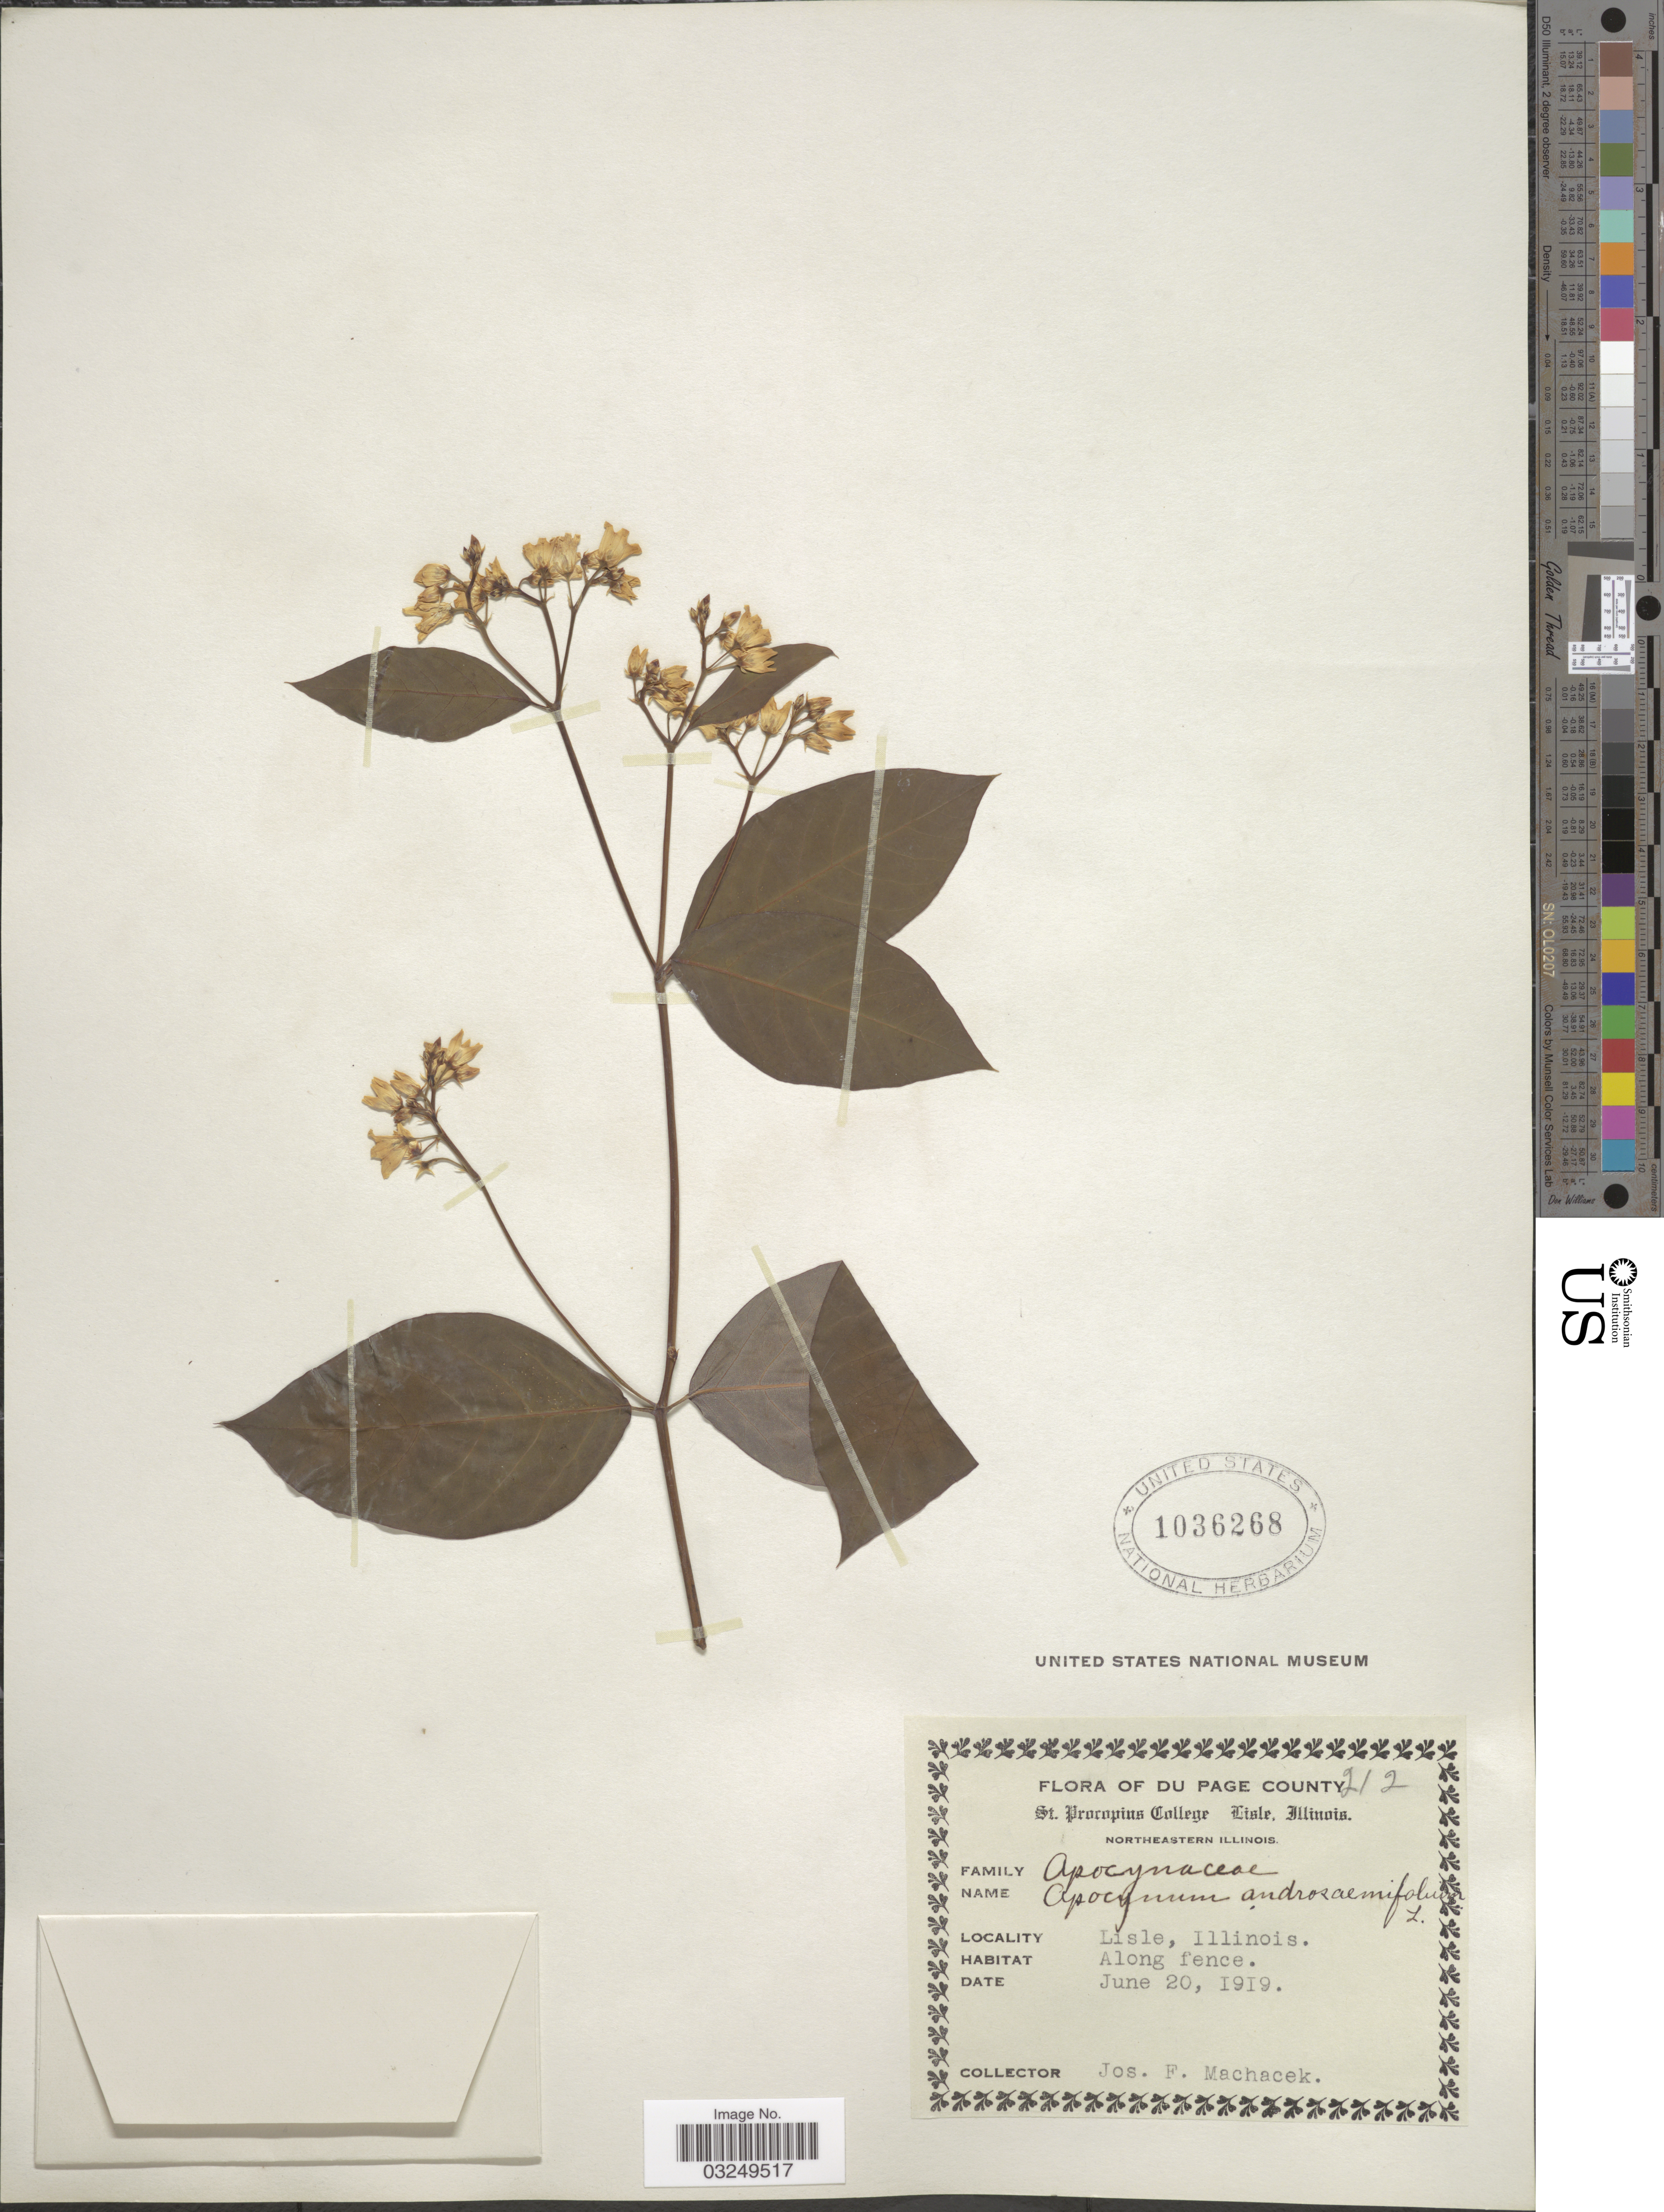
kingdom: Plantae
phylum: Tracheophyta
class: Magnoliopsida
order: Gentianales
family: Apocynaceae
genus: Apocynum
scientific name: Apocynum androsaemifolium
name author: L.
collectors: J. Machacek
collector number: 212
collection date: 1919-06-20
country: United States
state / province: Illinois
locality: Du Page County. Northeastern Illinois. Lisle.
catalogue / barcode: US 1036268